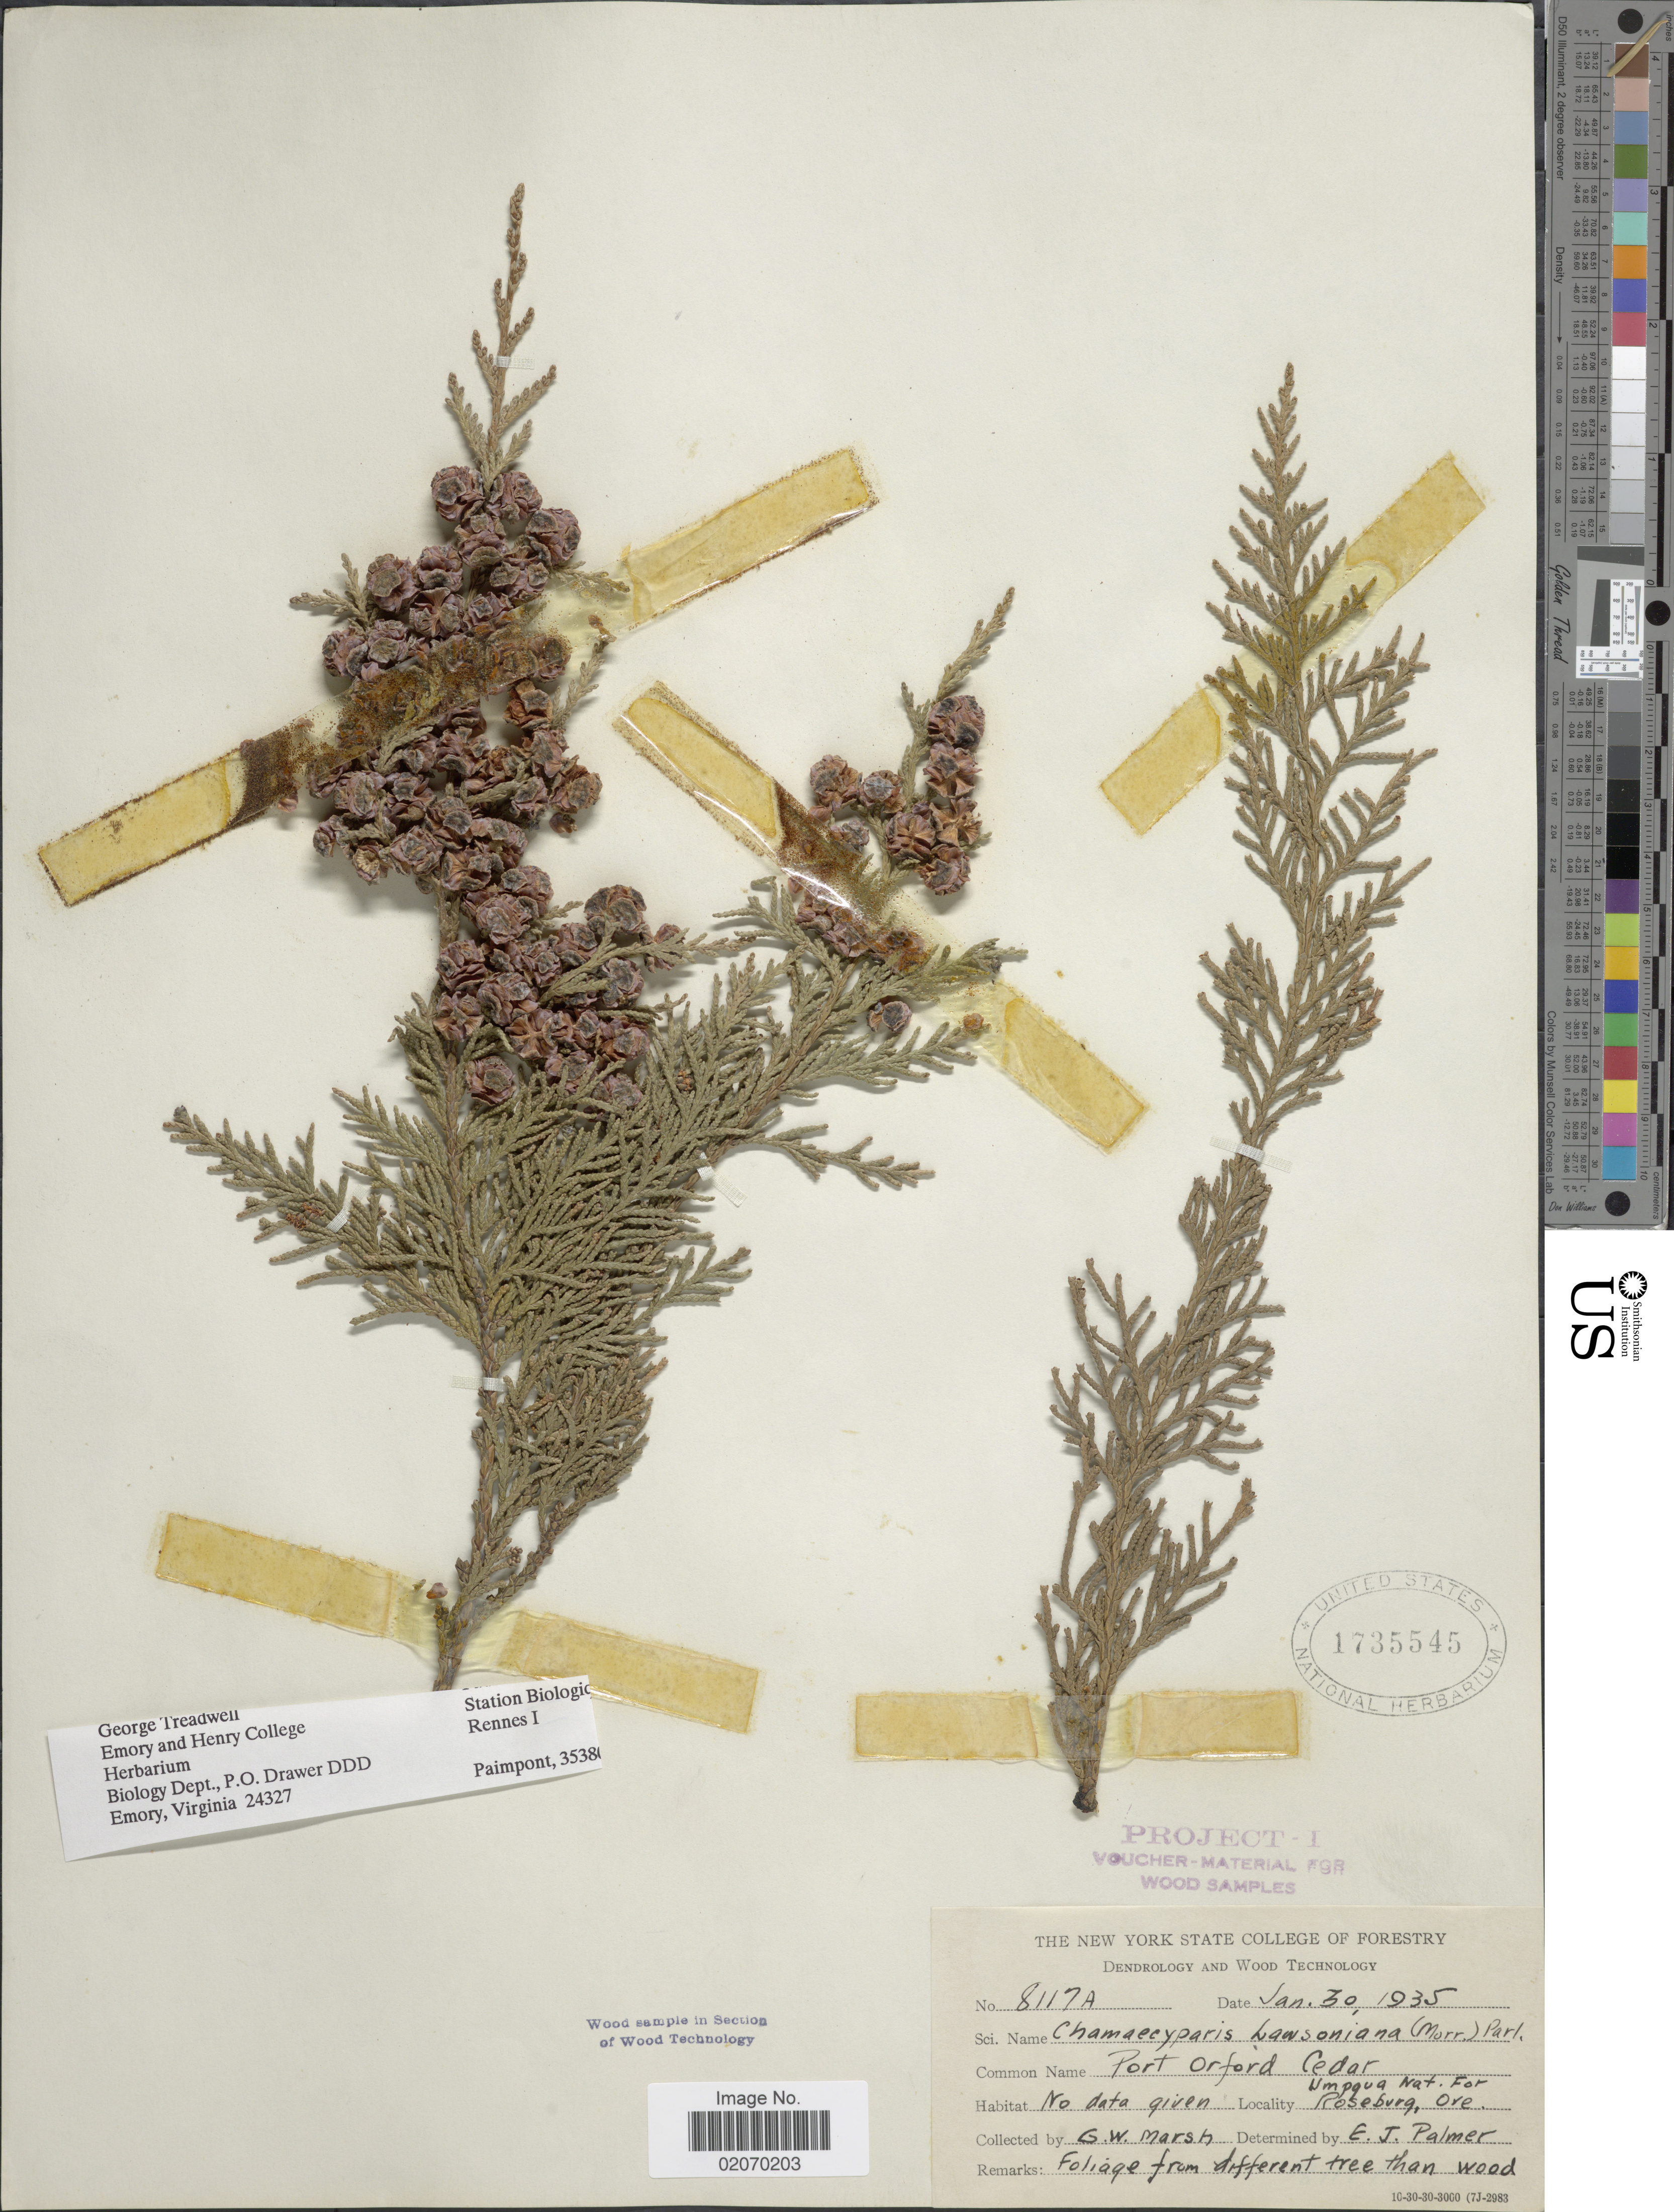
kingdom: Plantae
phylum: Tracheophyta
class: Pinopsida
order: Pinales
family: Cupressaceae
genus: Chamaecyparis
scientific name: Chamaecyparis lawsoniana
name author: (A. Murray bis) Parl.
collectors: G. W. Marsh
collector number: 8117A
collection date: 1935-01-30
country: United States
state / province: Oregon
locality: Umpqua Nat. For. Roseburg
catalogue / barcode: US 1735545